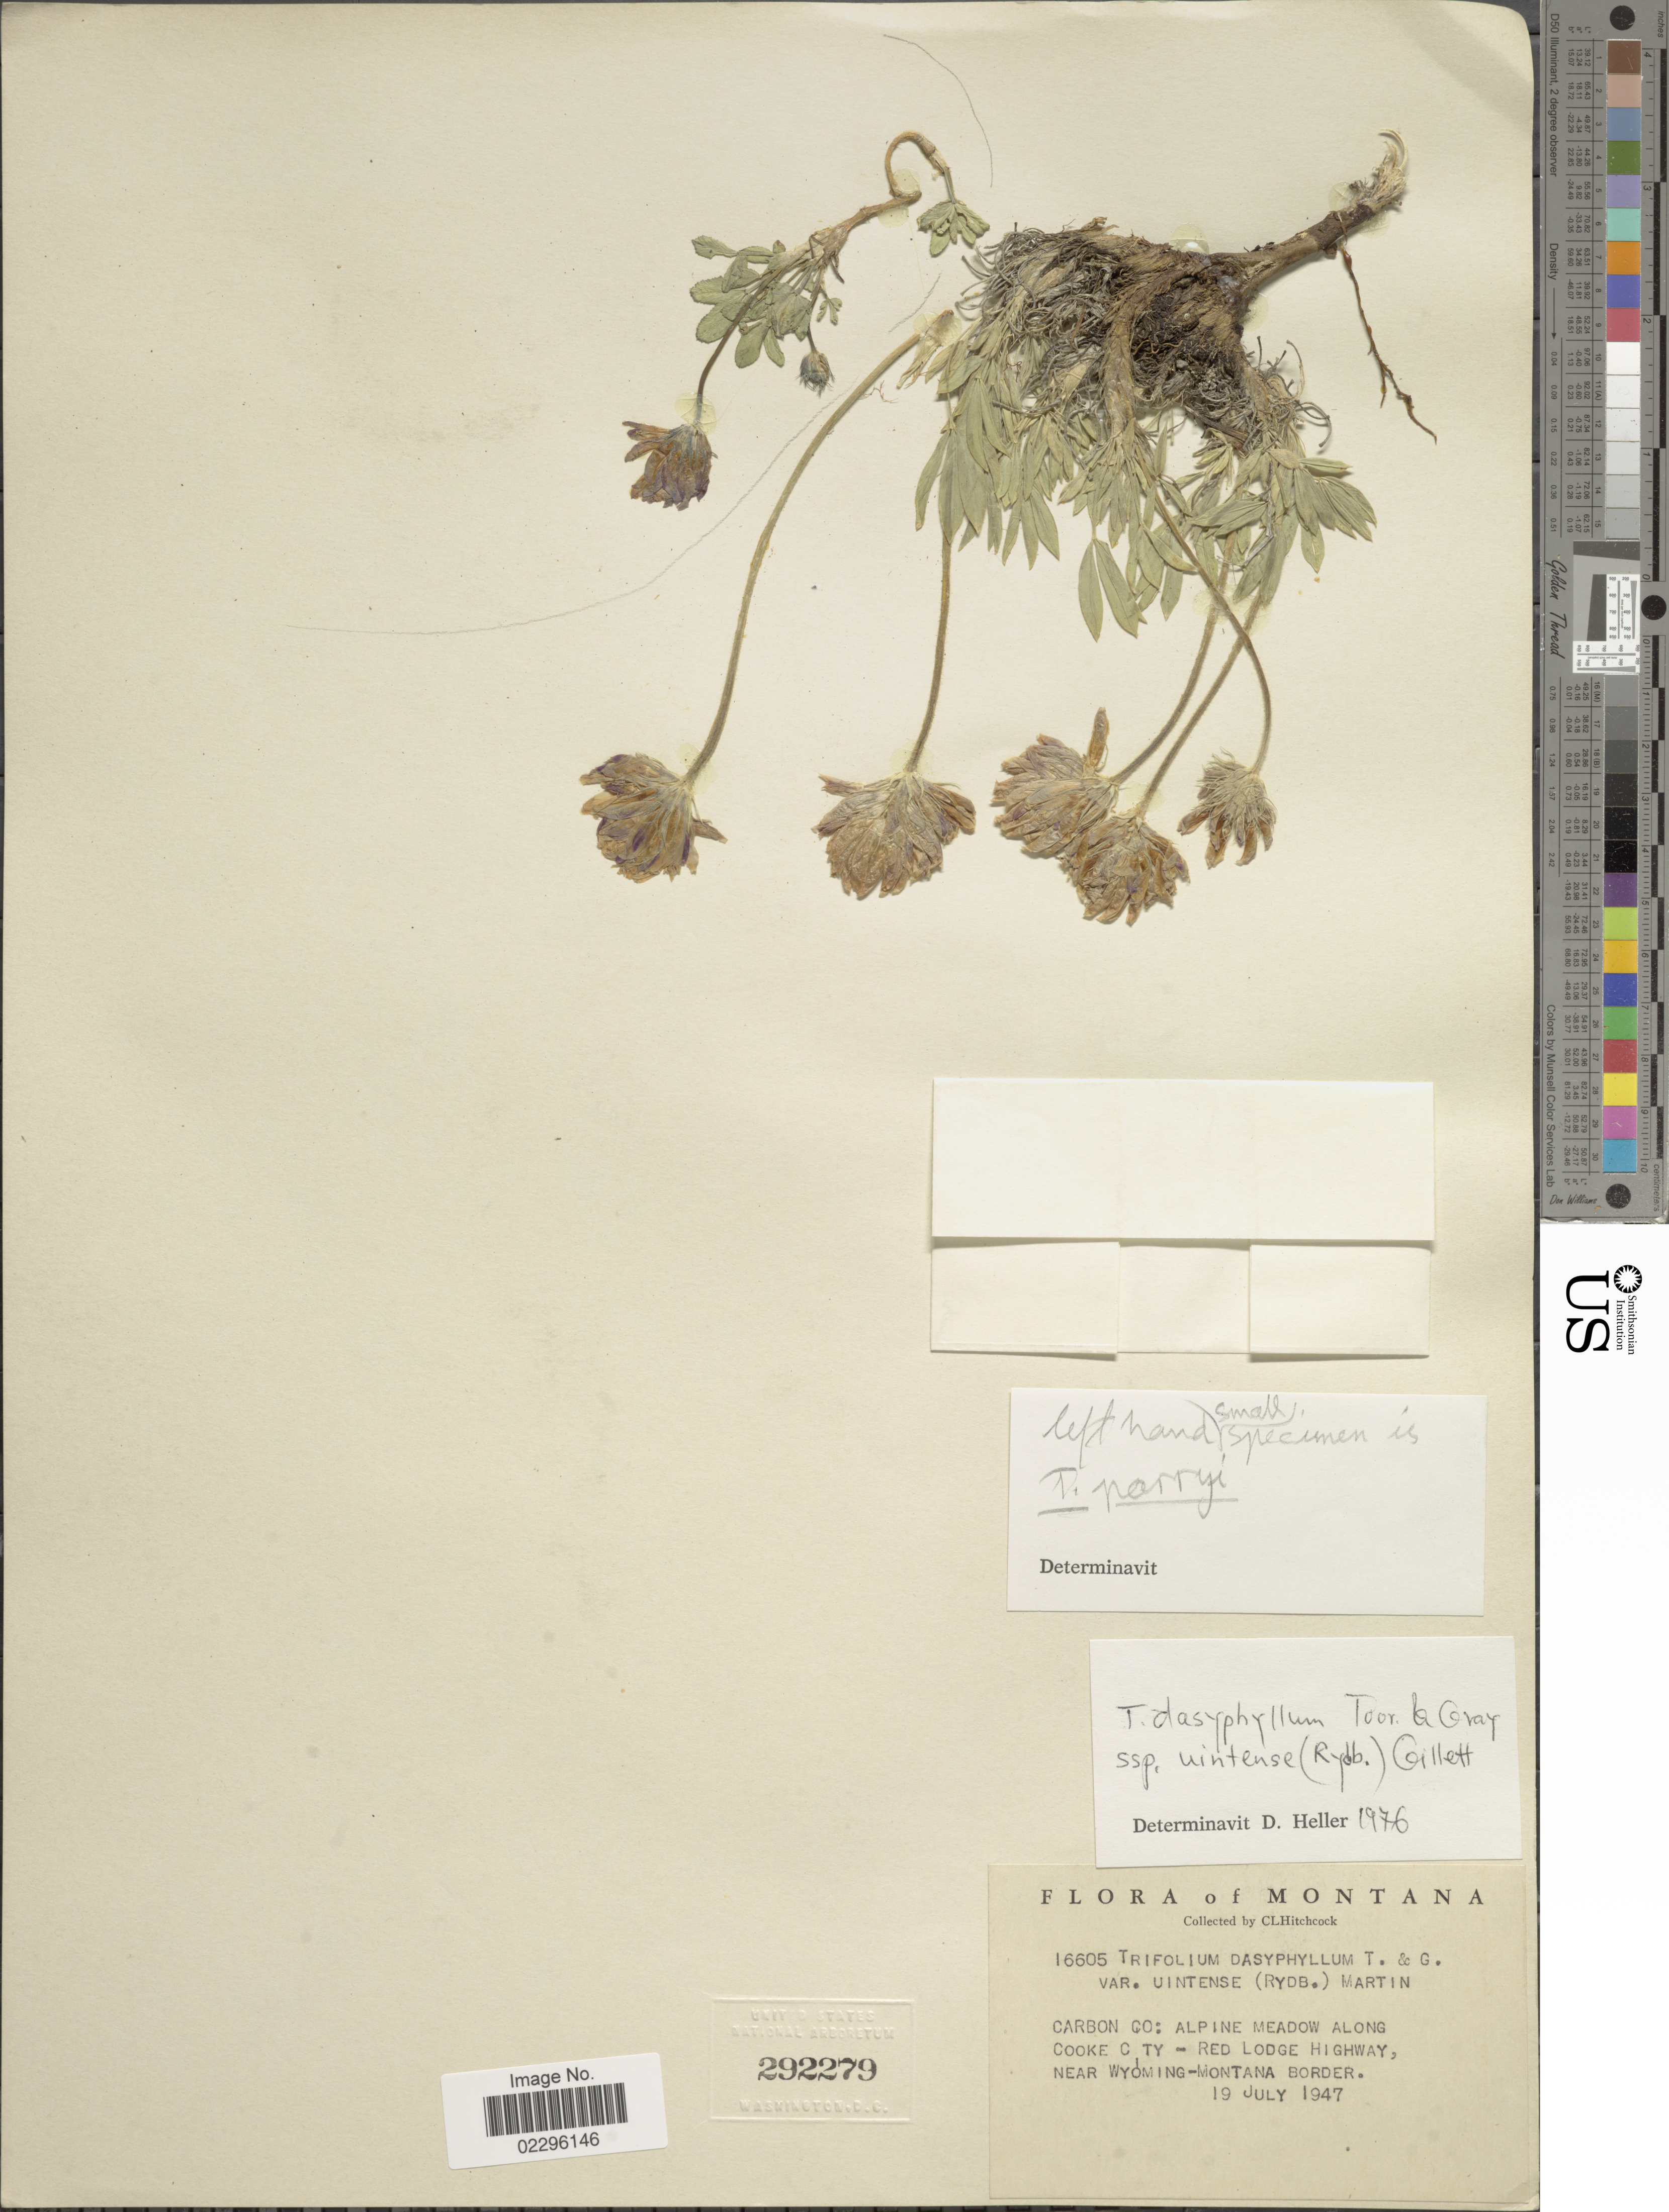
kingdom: Plantae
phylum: Tracheophyta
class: Magnoliopsida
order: Fabales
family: Fabaceae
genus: Trifolium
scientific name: Trifolium dasyphyllum subsp. uintense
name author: (Rydb.) J.M. Gillett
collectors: C. L. Hitchcock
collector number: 16605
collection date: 1947-07-19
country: United States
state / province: Montana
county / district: Carbon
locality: Alpine meadow along Cooke City - Red Lodge Highway, Near Wyoming-Montana Border